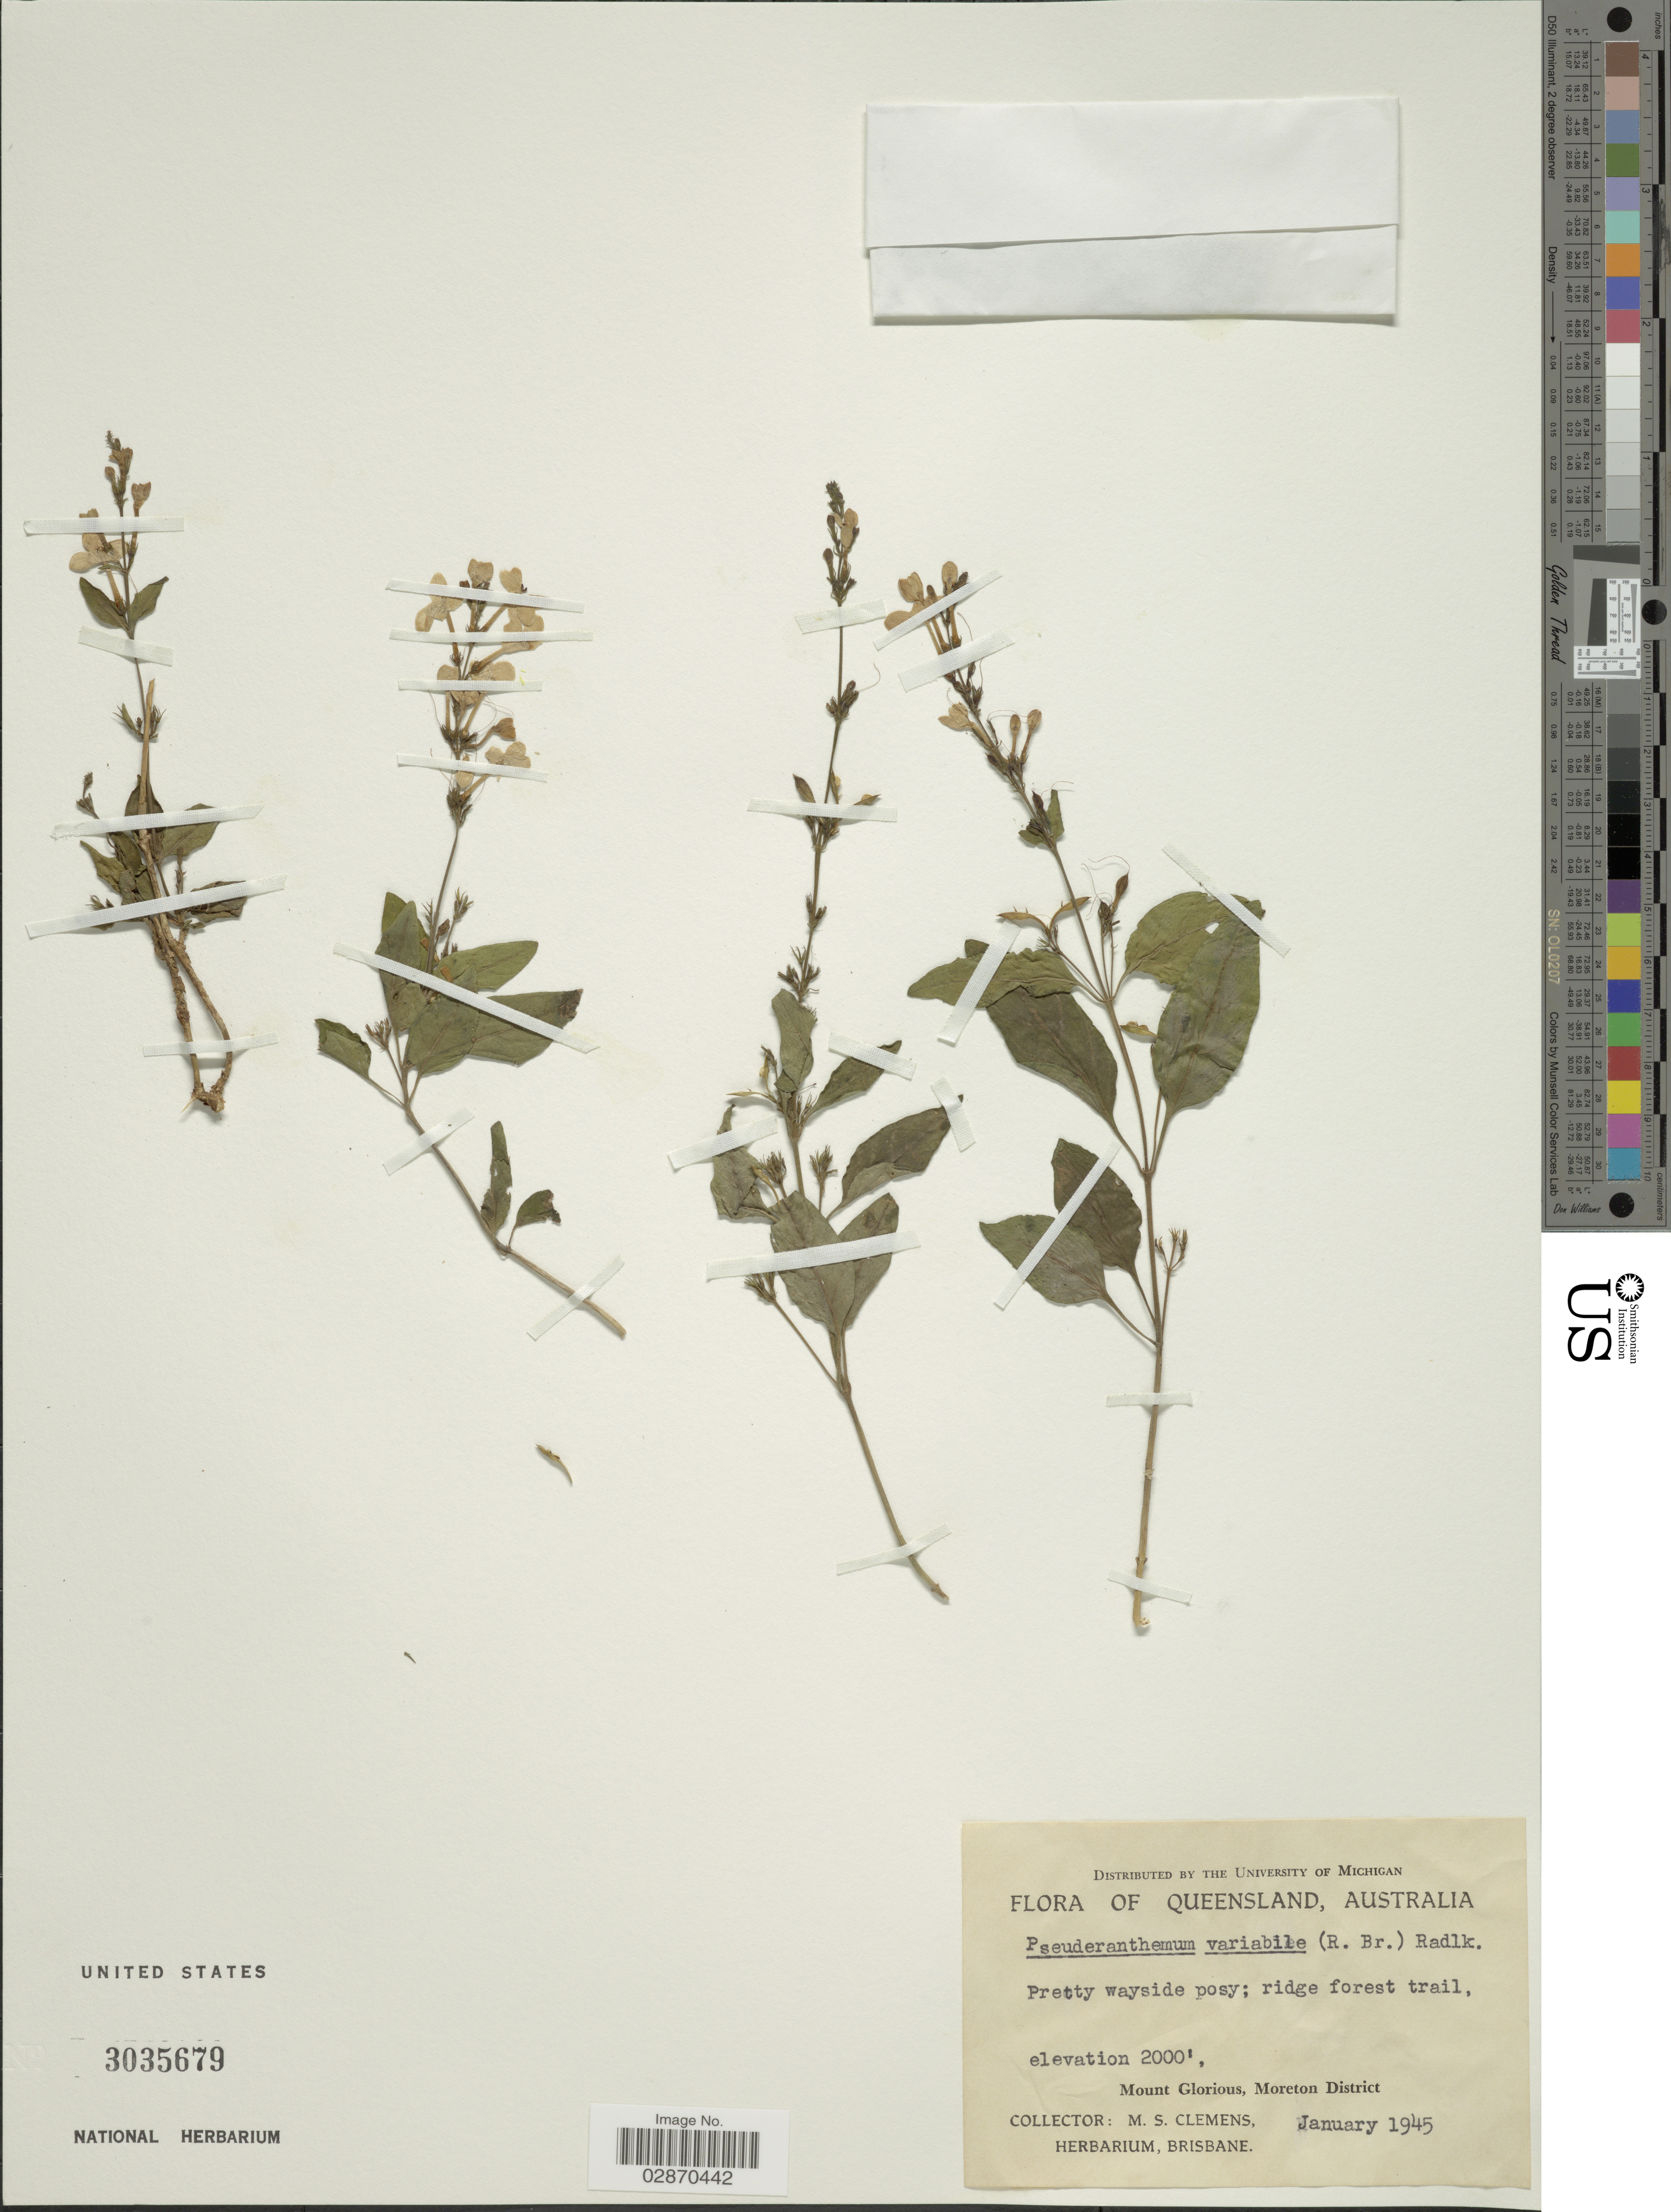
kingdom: Plantae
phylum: Tracheophyta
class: Magnoliopsida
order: Lamiales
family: Acanthaceae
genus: Pseuderanthemum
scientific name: Pseuderanthemum variabile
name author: (R. Br.) Radlk.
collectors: M. S. Clemens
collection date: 1945-01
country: Australia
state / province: Queensland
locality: Mount Glorious, Moreton District.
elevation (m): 610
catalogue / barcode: US 3035679